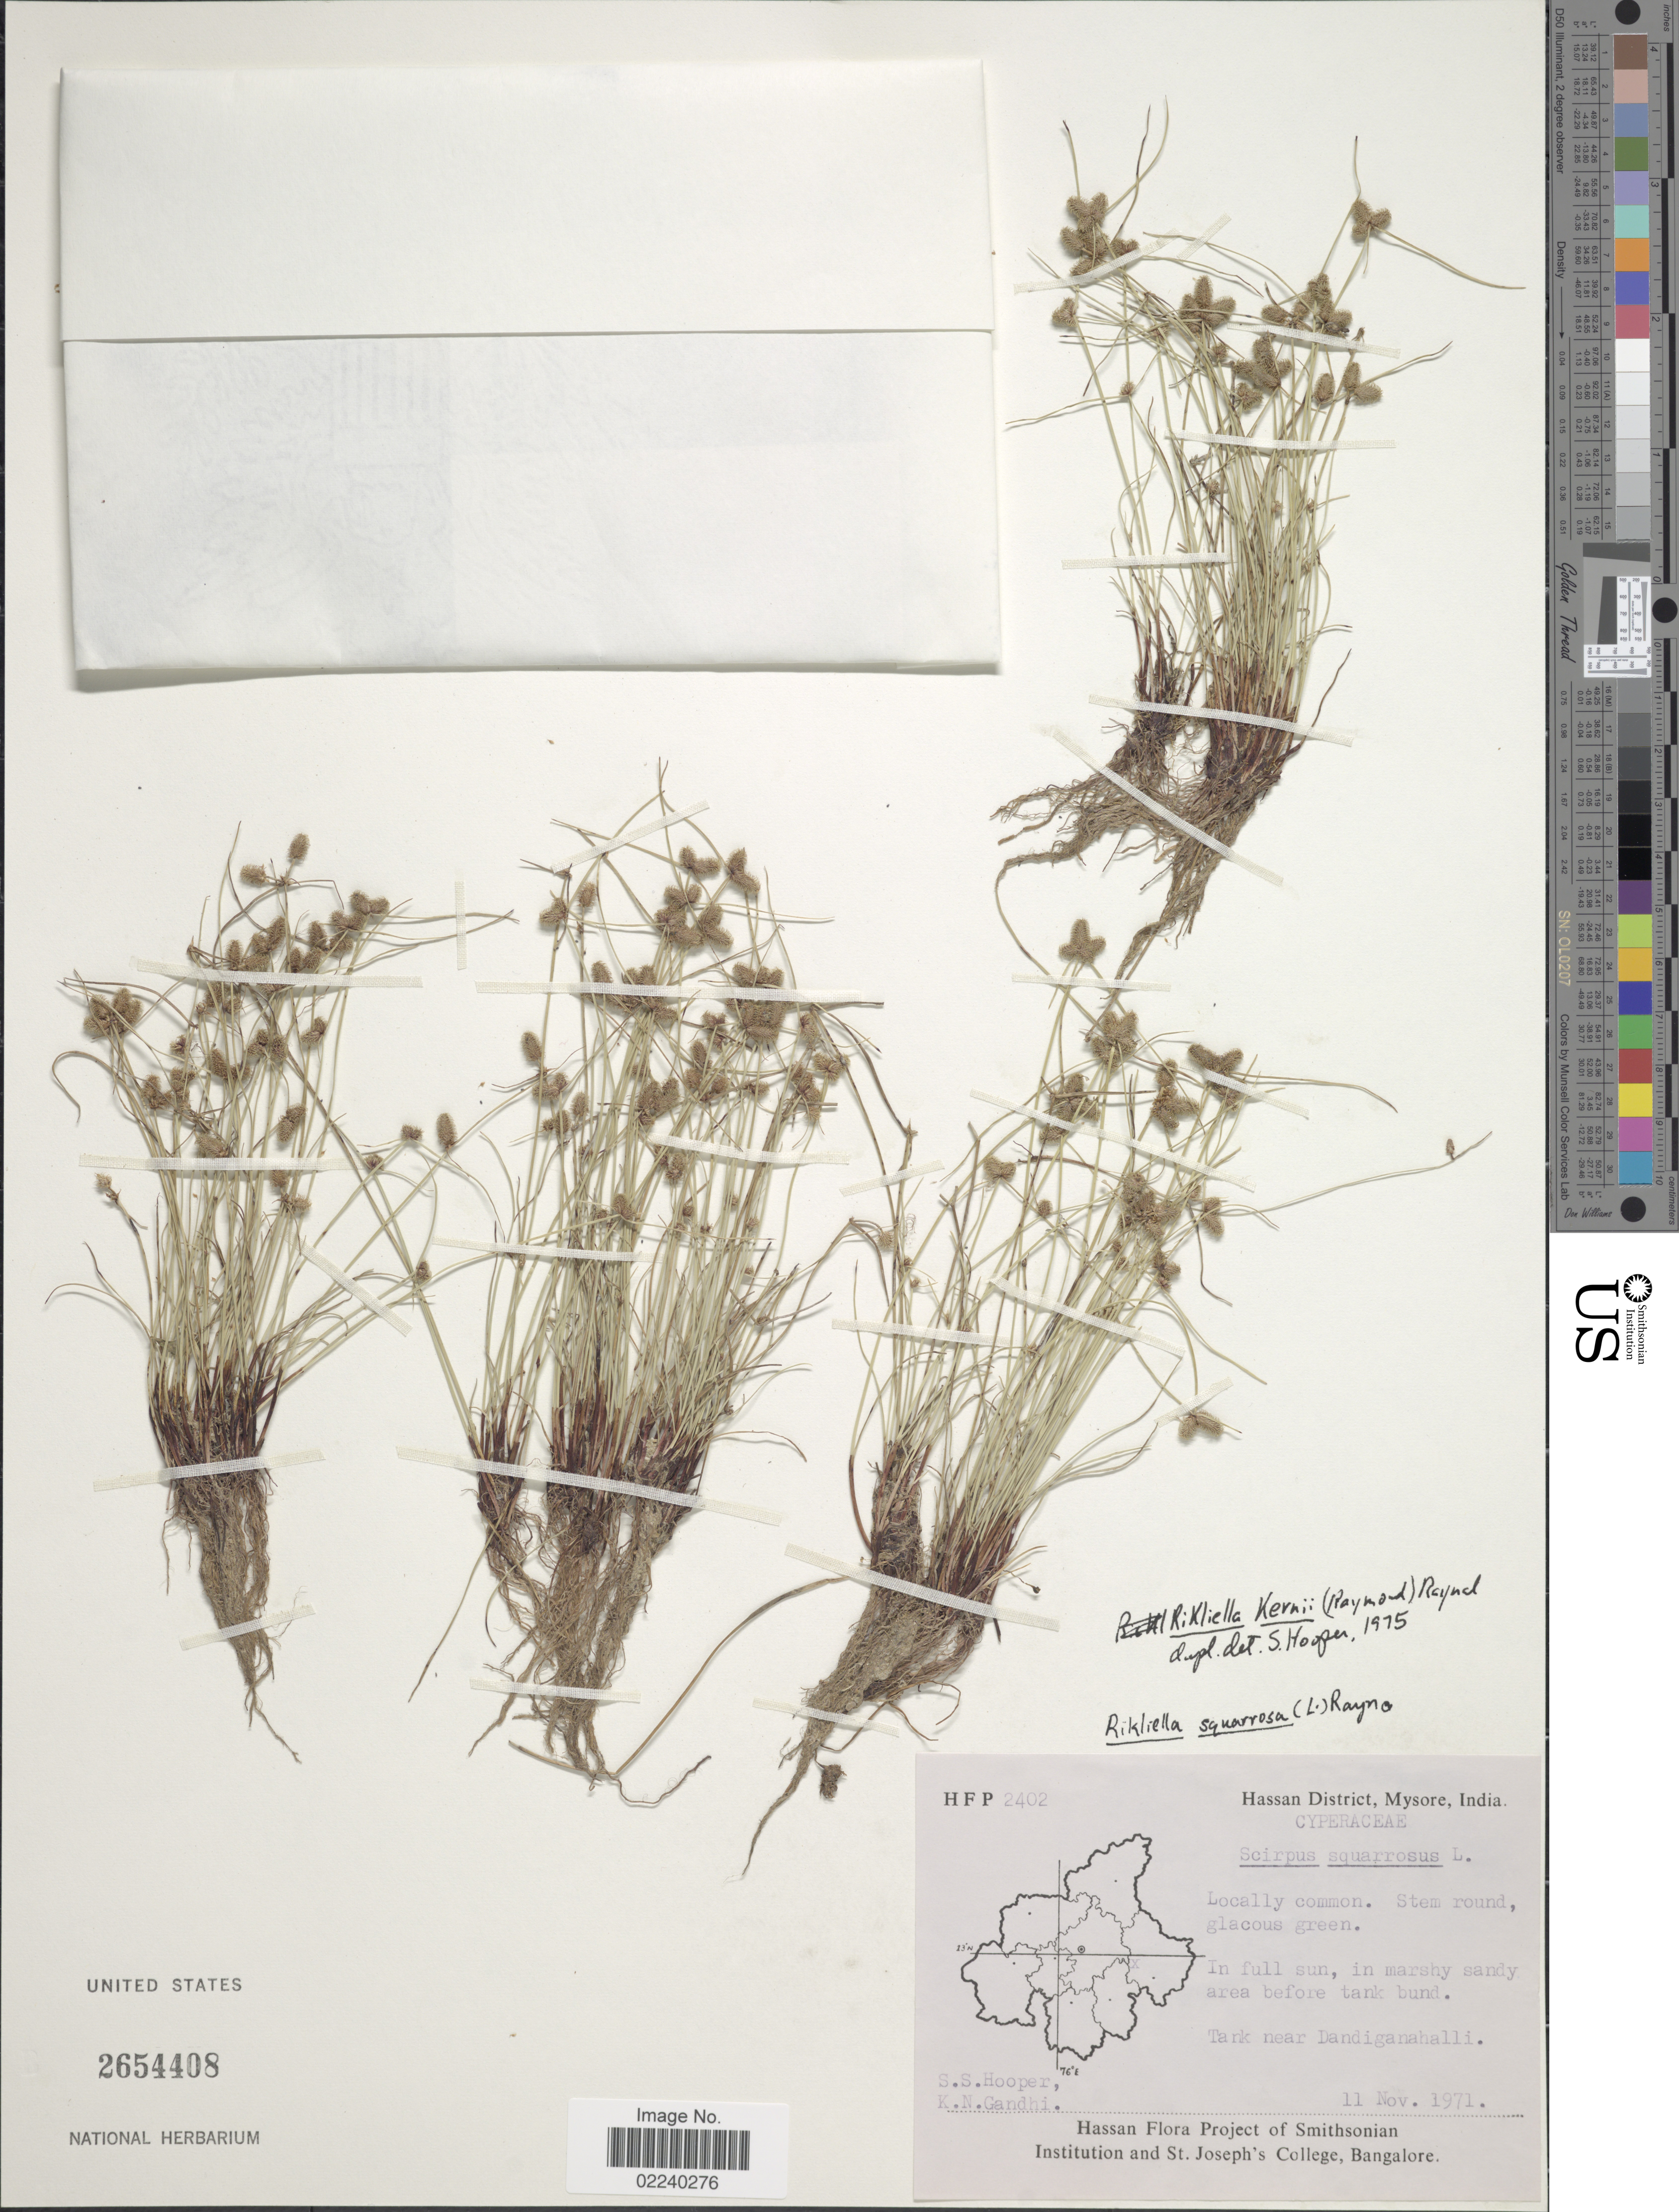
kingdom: Plantae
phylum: Tracheophyta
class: Liliopsida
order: Poales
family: Cyperaceae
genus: Cyperus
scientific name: Cyperus kernii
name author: (Raymond) Bauters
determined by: Strong, M. T., (US), Smithsonian Institution - National Museum of Natural History (UNITED STATES)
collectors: S. S. Hooper & K. N. Gandhi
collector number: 2402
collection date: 1971-11-11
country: India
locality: Hassan District, Mysore, Tank near Dandiganahalli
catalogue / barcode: US 2654408